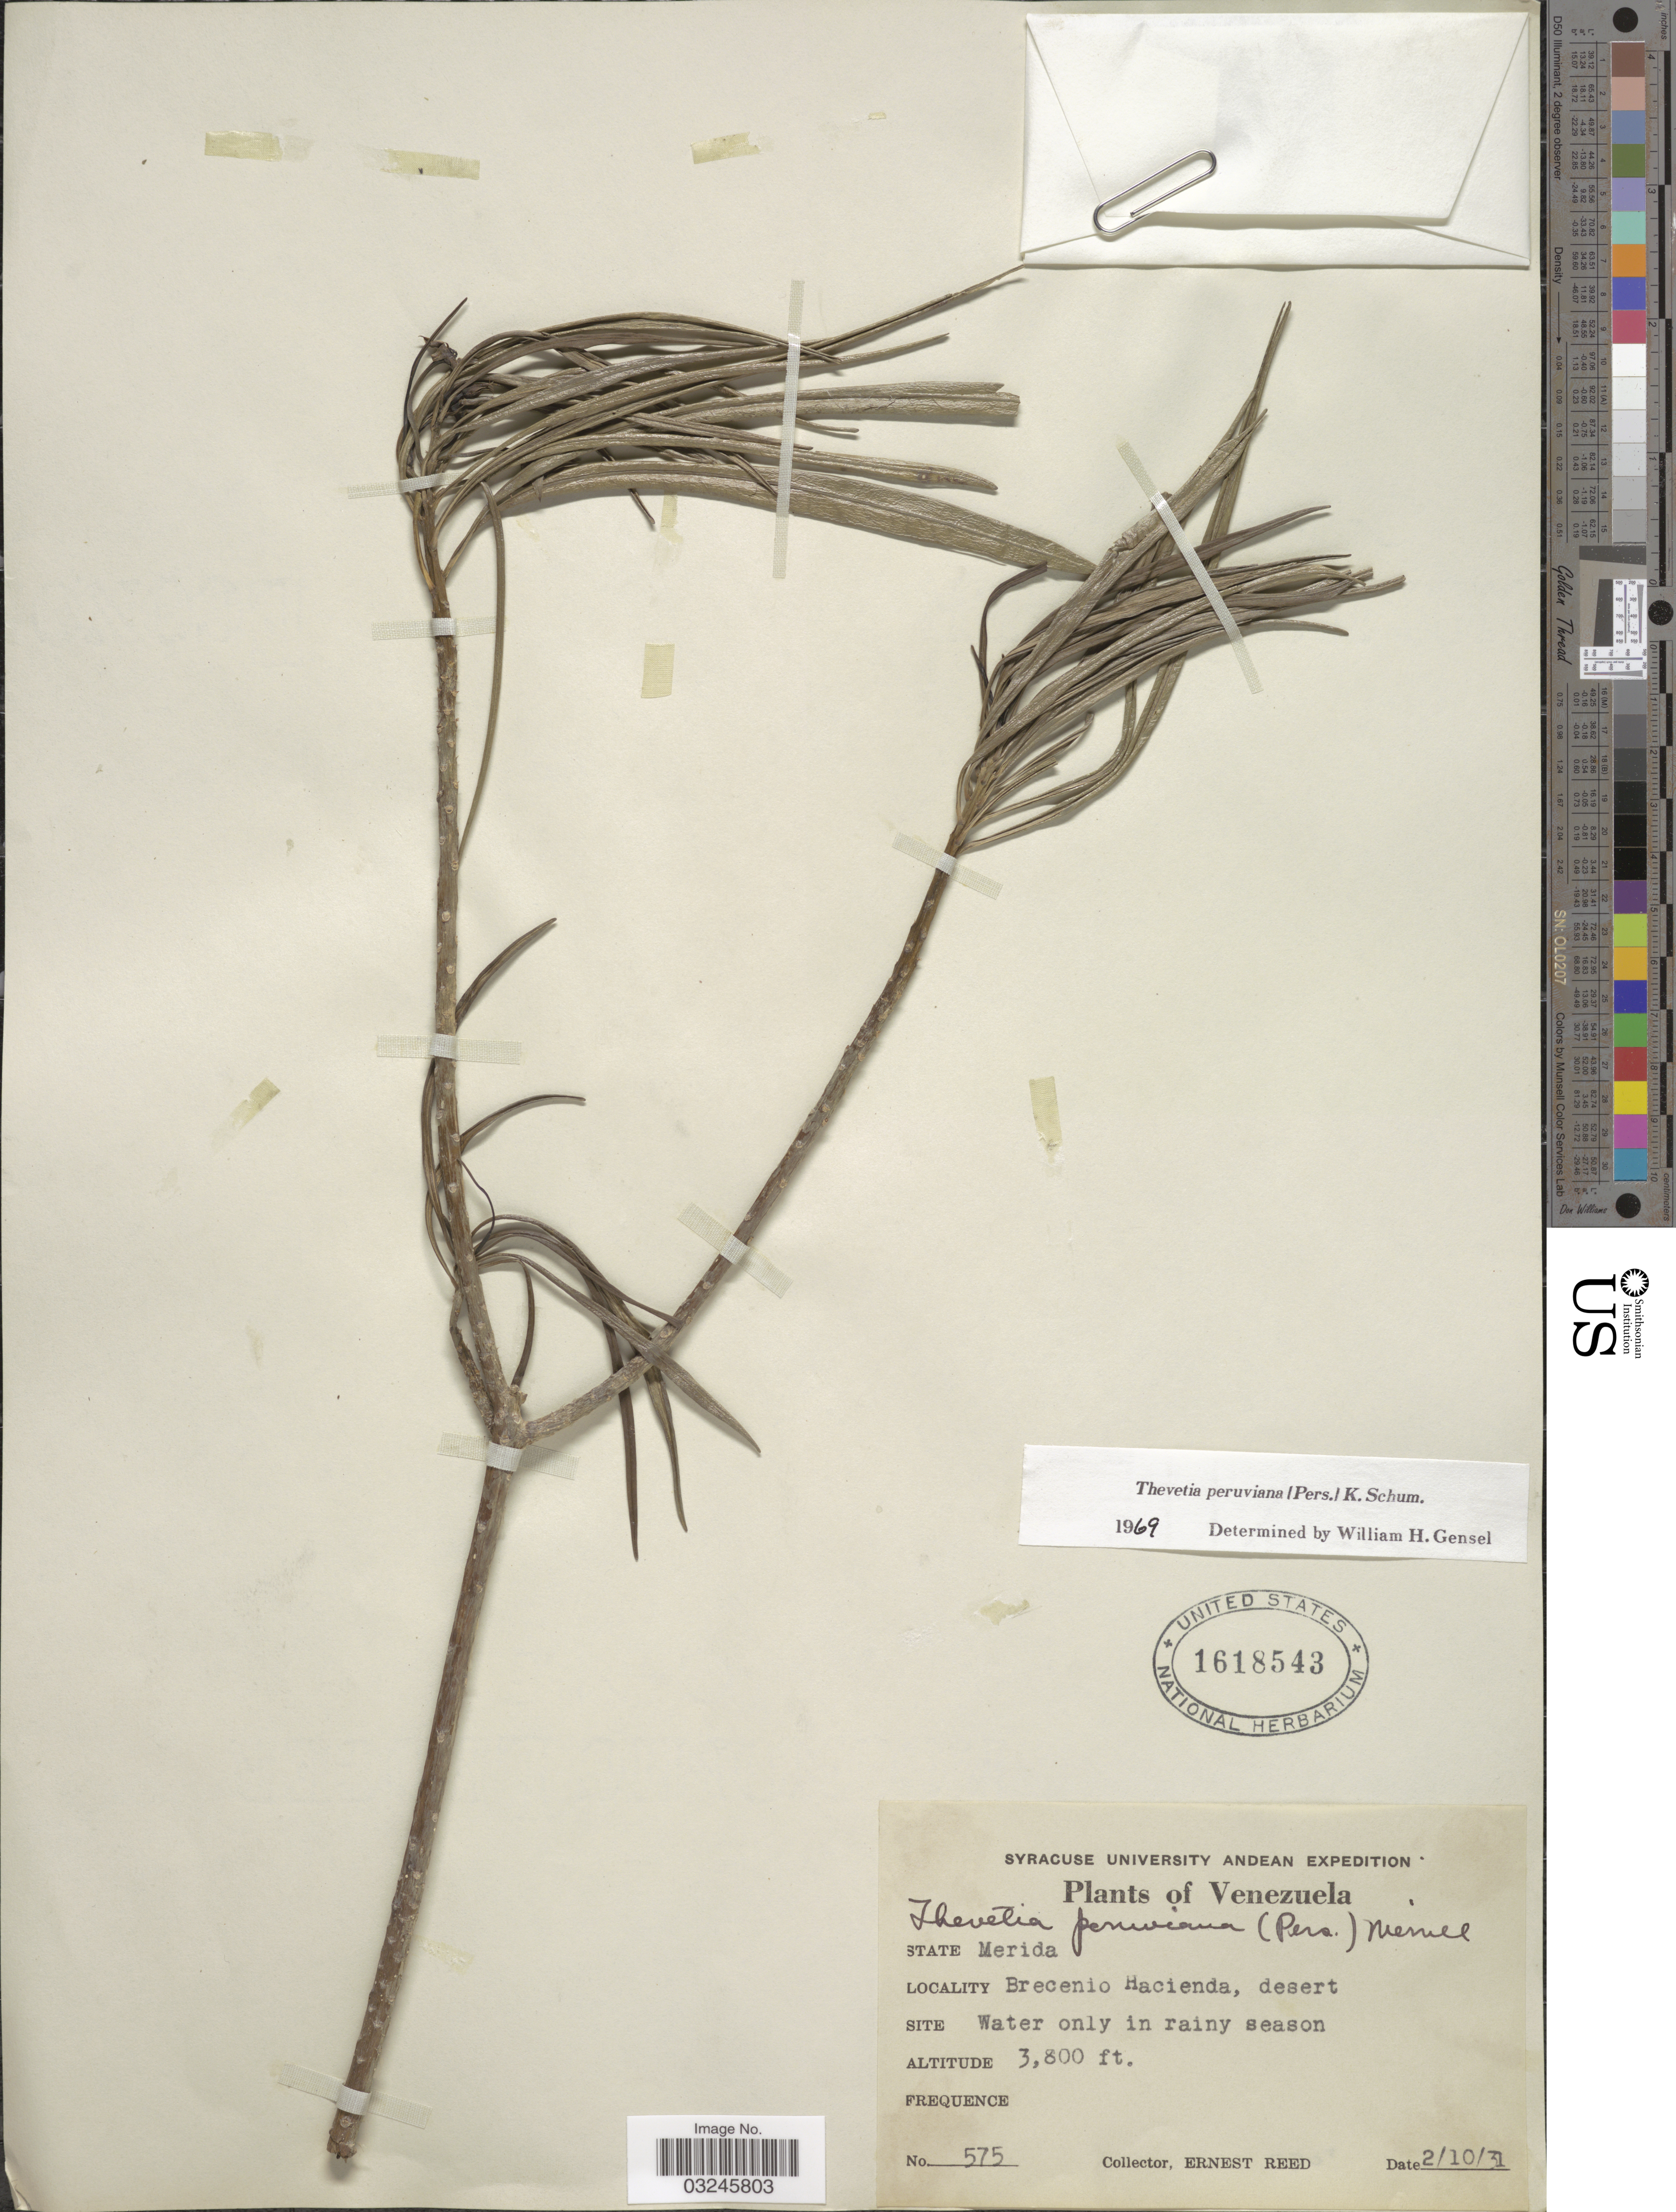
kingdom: Plantae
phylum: Tracheophyta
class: Magnoliopsida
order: Gentianales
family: Apocynaceae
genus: Thevetia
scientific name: Thevetia peruviana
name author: (Pers.) K. Schum.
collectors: E. Reed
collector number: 575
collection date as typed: Transcribed d/m/y: 2/10/31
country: Venezuela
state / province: Mérida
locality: Brecenio Hacienda, desert.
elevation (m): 1158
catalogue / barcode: US 1618543